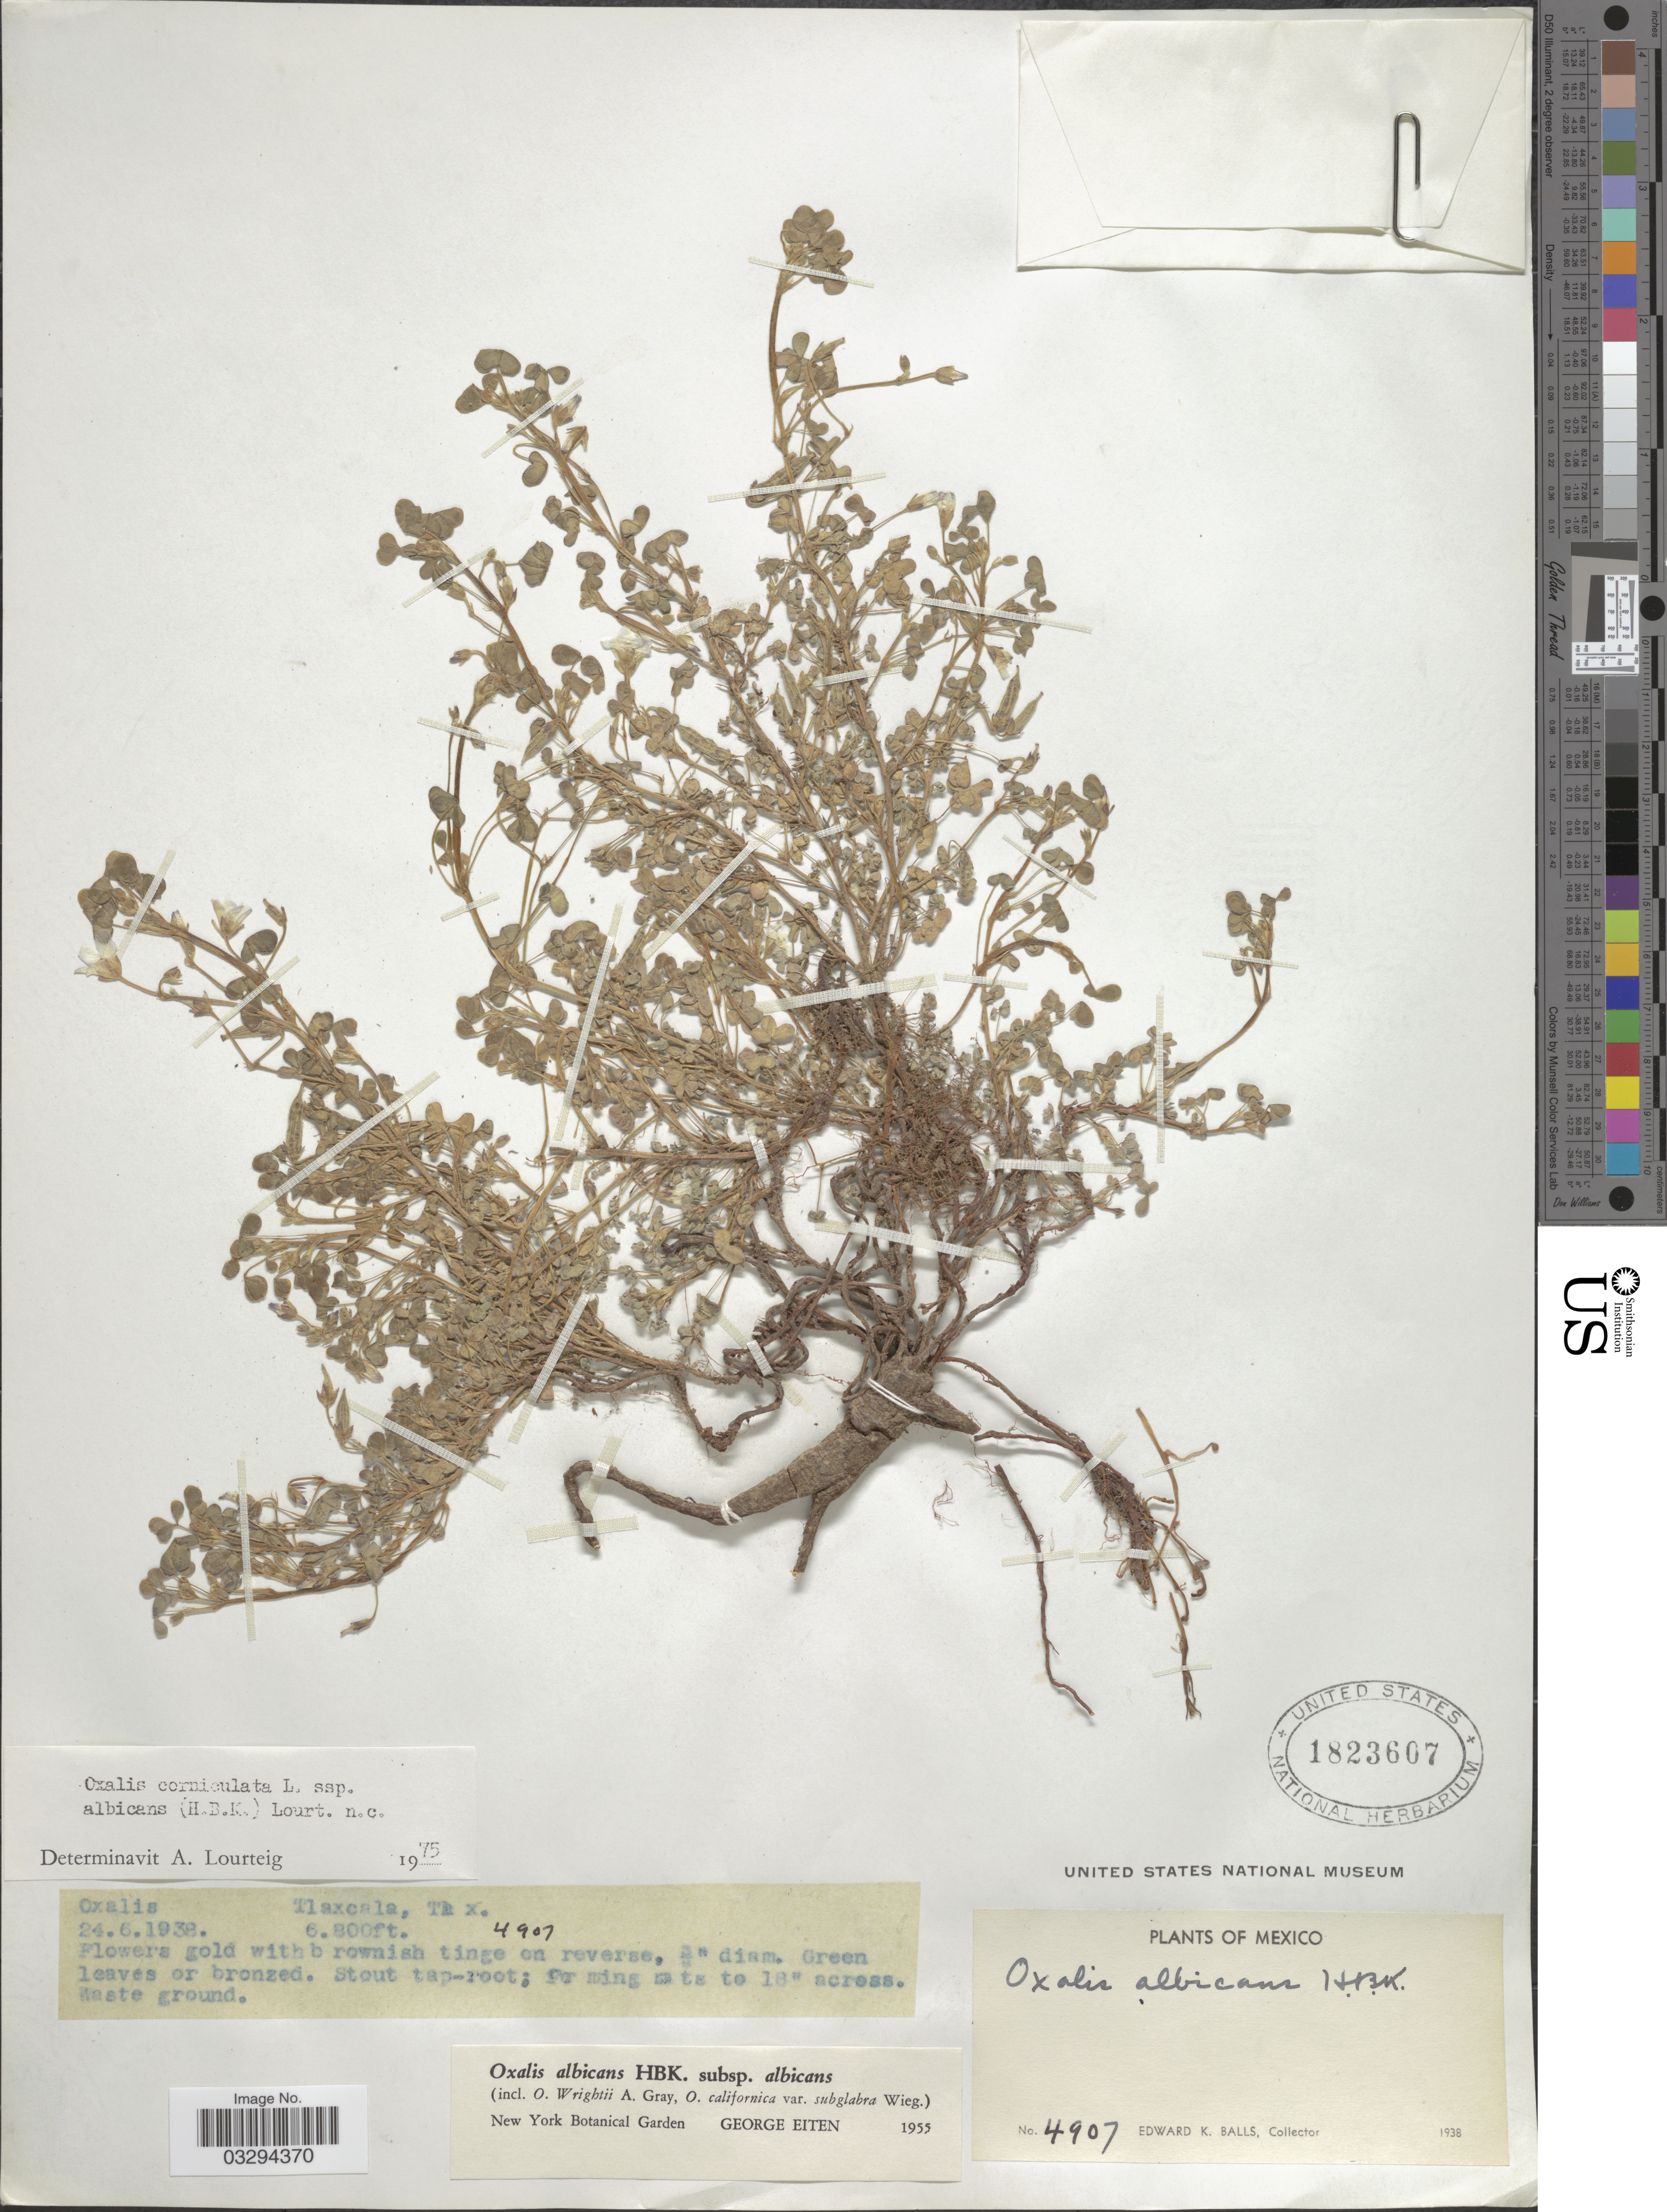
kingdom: Plantae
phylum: Tracheophyta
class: Magnoliopsida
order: Oxalidales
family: Oxalidaceae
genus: Oxalis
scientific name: Oxalis corniculata subsp. albicans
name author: (Kunth) Lourteig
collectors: E. K. Balls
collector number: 4907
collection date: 1938-06-24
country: Mexico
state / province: Tlaxcala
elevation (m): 2073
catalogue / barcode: US 1823607